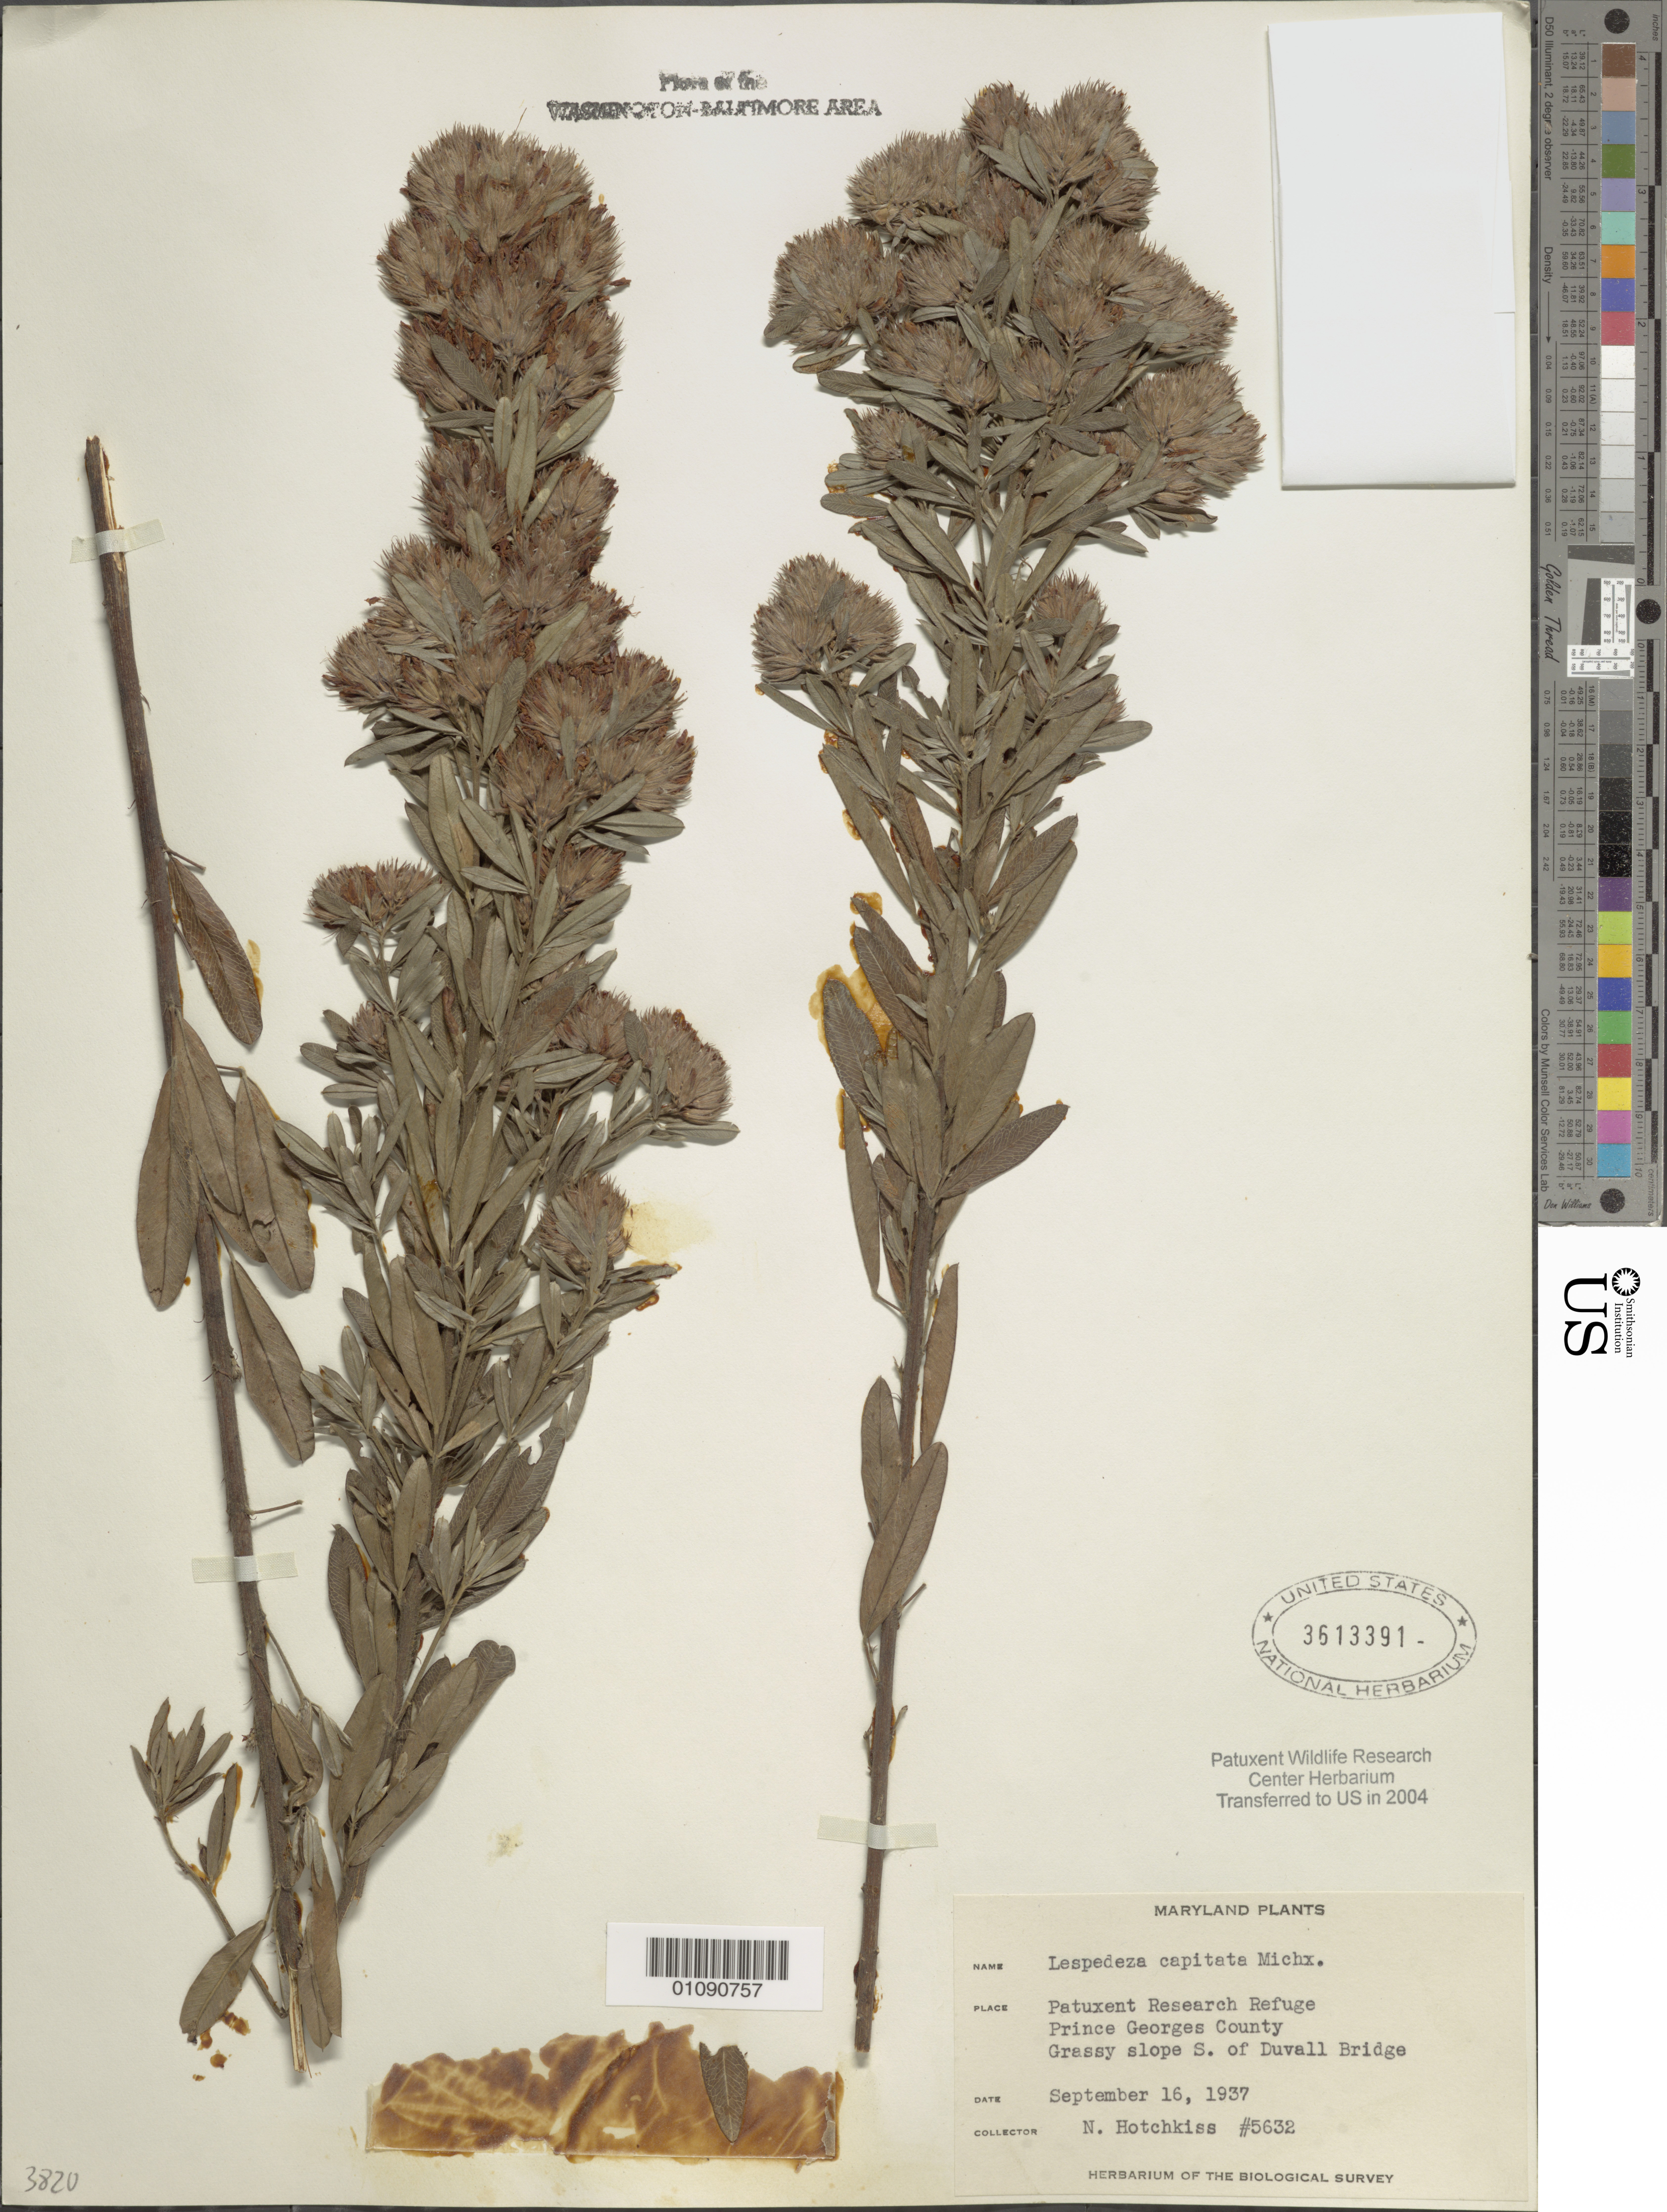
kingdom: Plantae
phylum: Tracheophyta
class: Magnoliopsida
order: Fabales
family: Fabaceae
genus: Lespedeza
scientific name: Lespedeza capitata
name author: Michx.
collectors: N. Hotchkiss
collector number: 5632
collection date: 1937-09-16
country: United States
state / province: Maryland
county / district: Prince George's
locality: Patuxent Wildlife Refuge, S. of Duvall Bridge.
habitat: Grassy slope.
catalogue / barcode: US 3613391